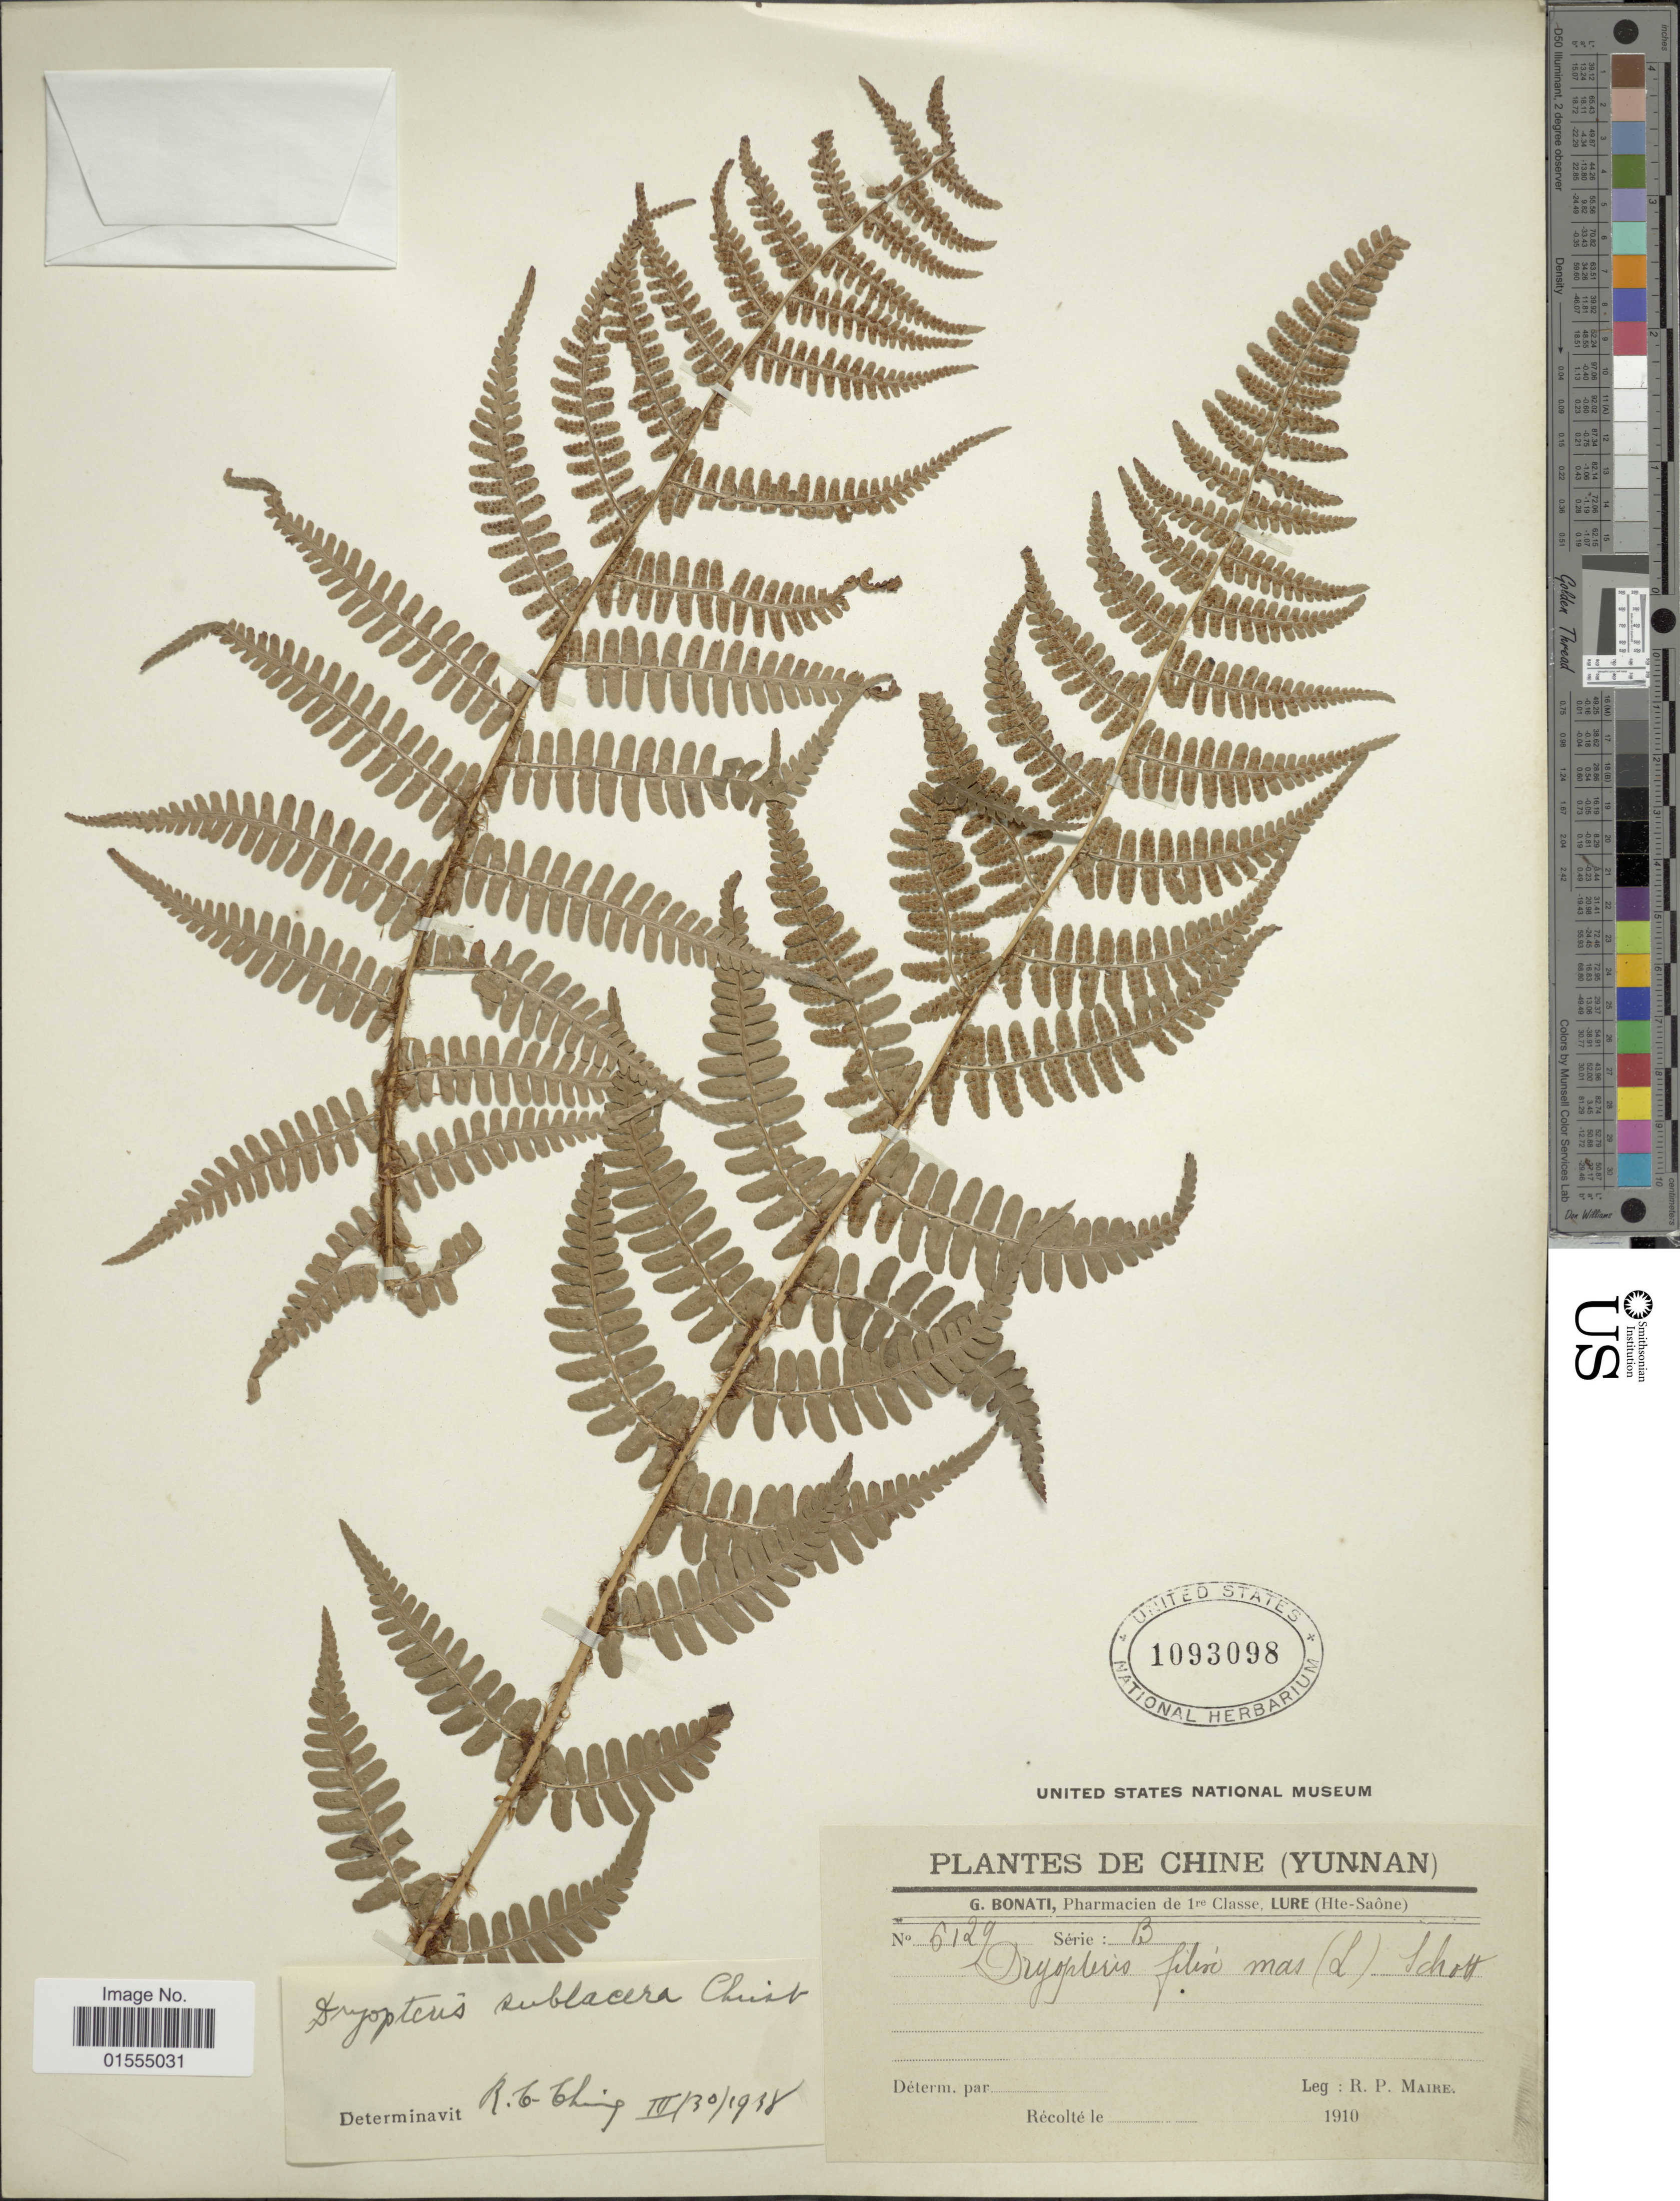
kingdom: Plantae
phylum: Tracheophyta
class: Polypodiopsida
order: Polypodiales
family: Dryopteridaceae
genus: Dryopteris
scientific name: Dryopteris sublacera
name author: Christ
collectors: R.-P. Maire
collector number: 6129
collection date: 1910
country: China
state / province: Yunnan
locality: Chine (Yunnan)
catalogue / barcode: US 1093098